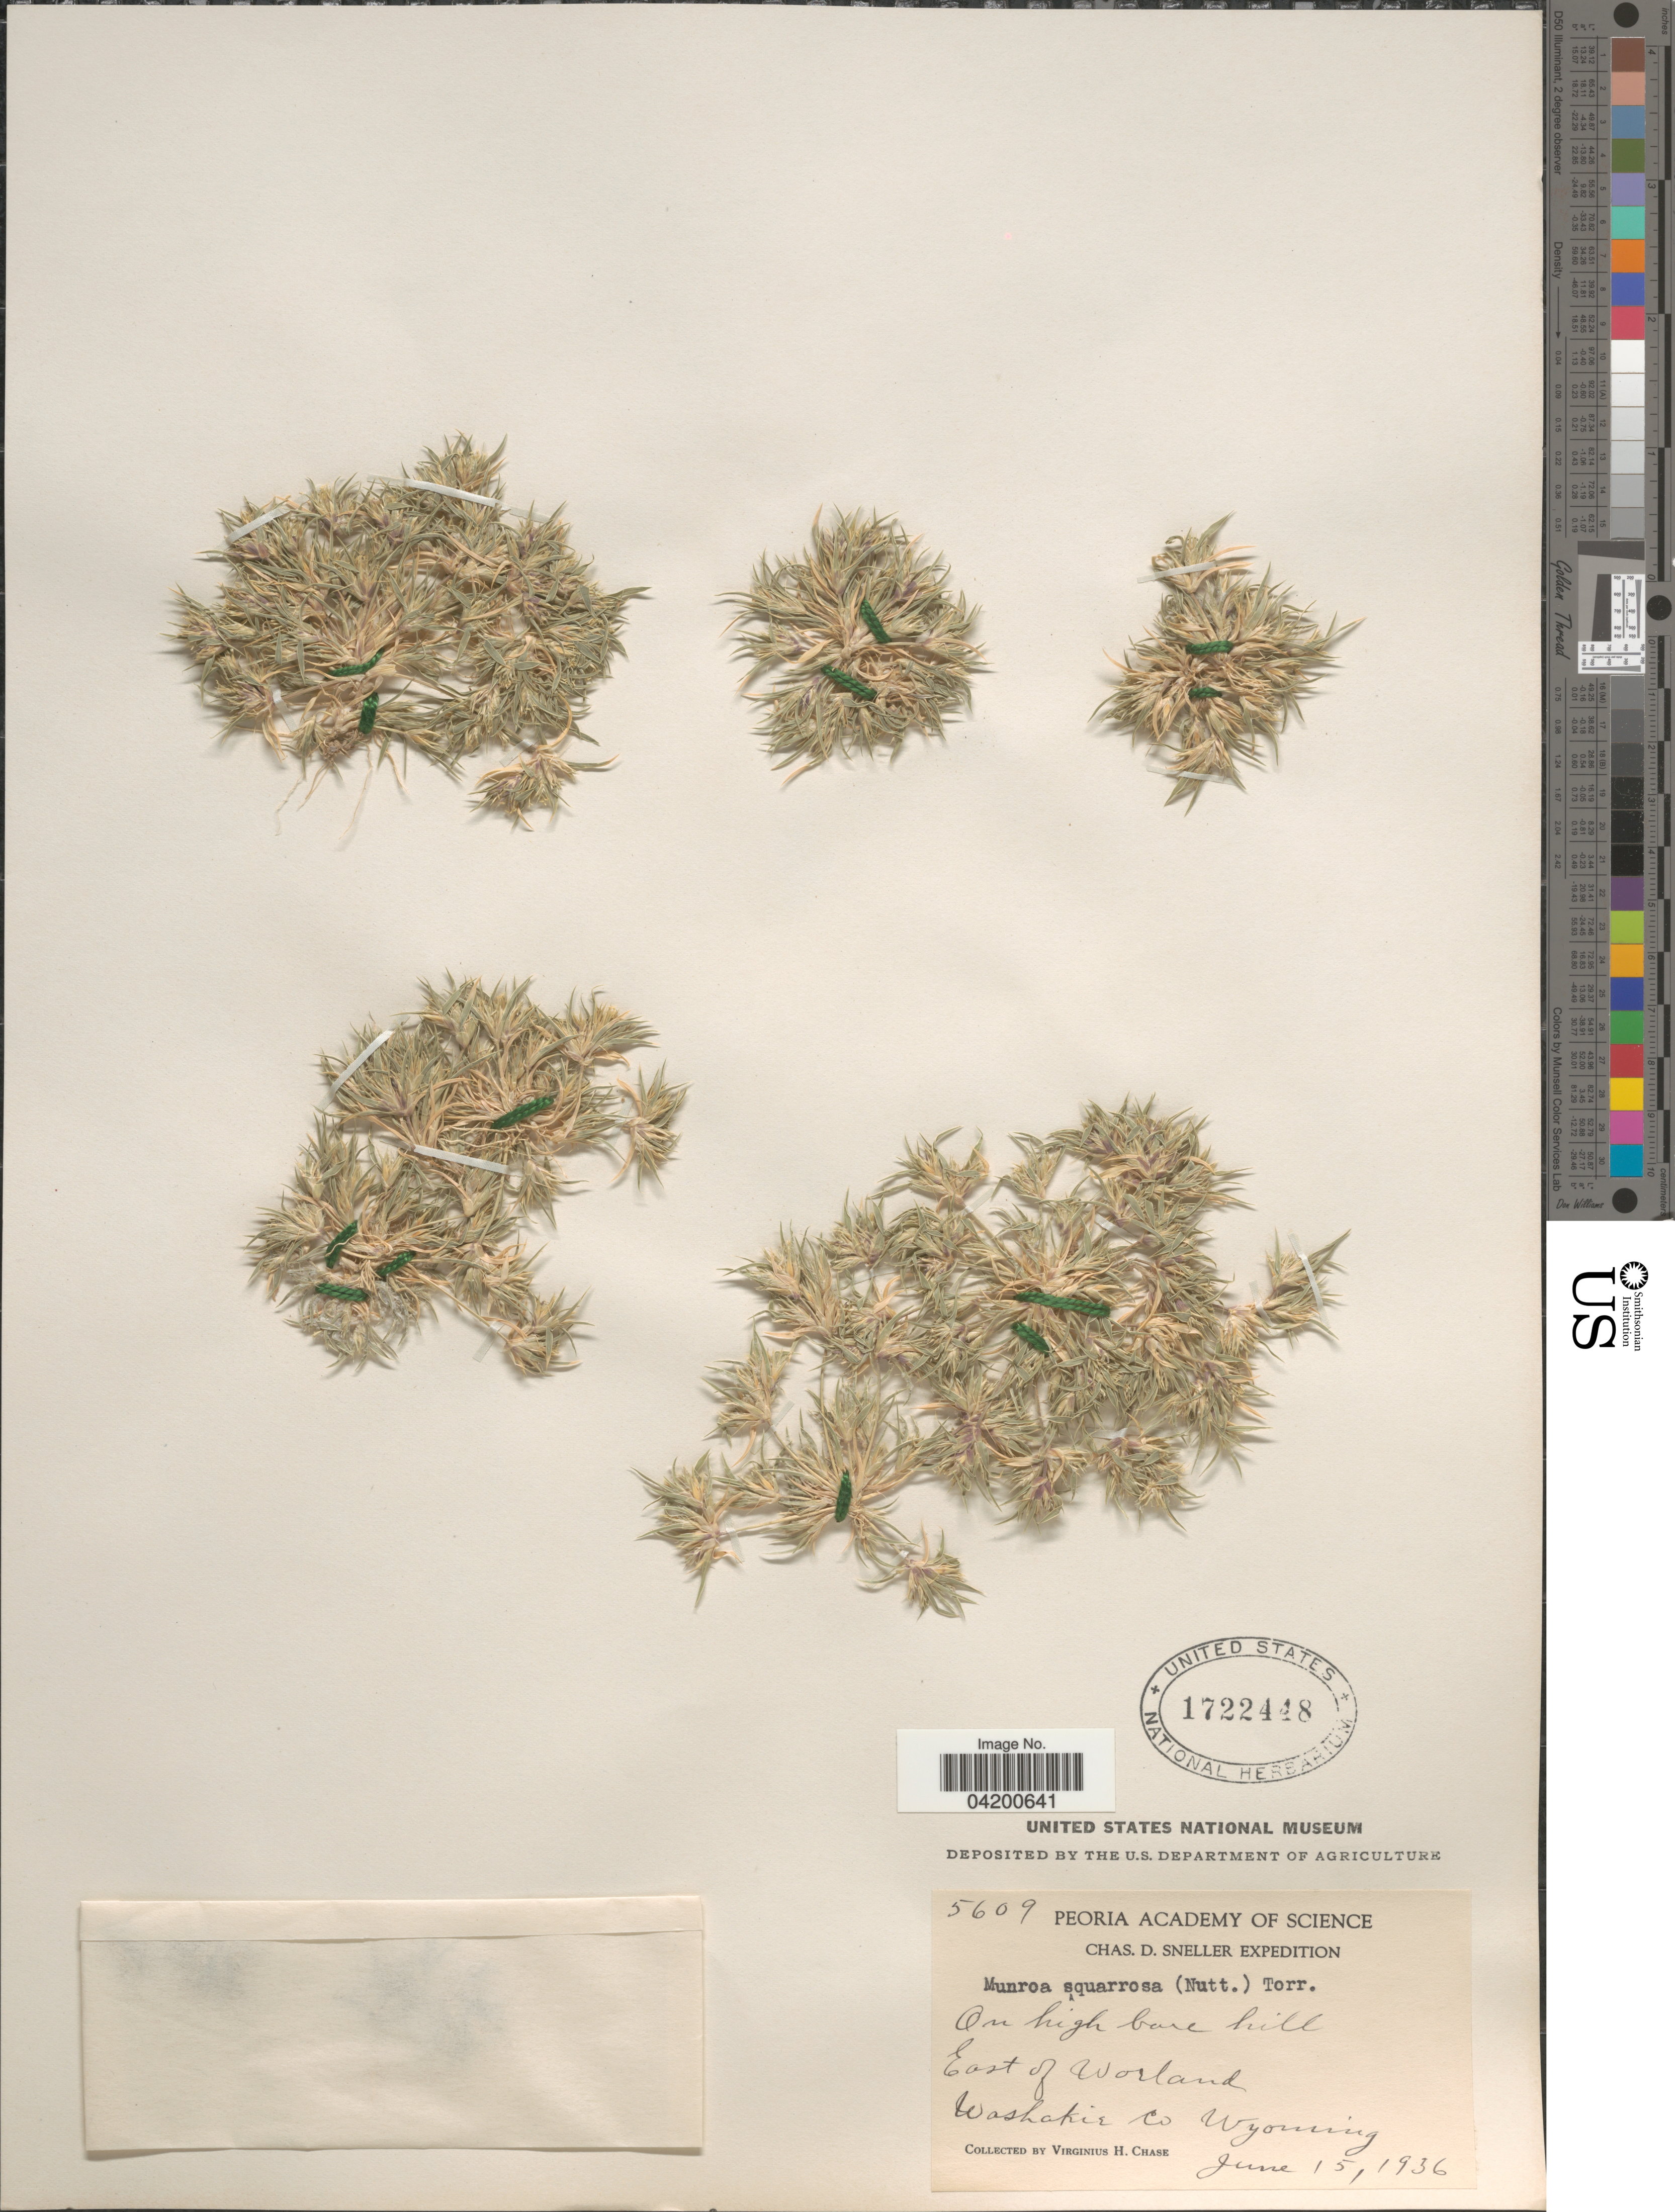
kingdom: Plantae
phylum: Tracheophyta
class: Liliopsida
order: Poales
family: Poaceae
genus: Munroa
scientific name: Munroa squarrosa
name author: (Nutt.) Torr.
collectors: V. H. Chase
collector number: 5609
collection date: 1936-06-15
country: United States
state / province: Wyoming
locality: Chas. D. Sneller Expedition. East of Worland. Washakie Co.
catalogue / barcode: US 1722448